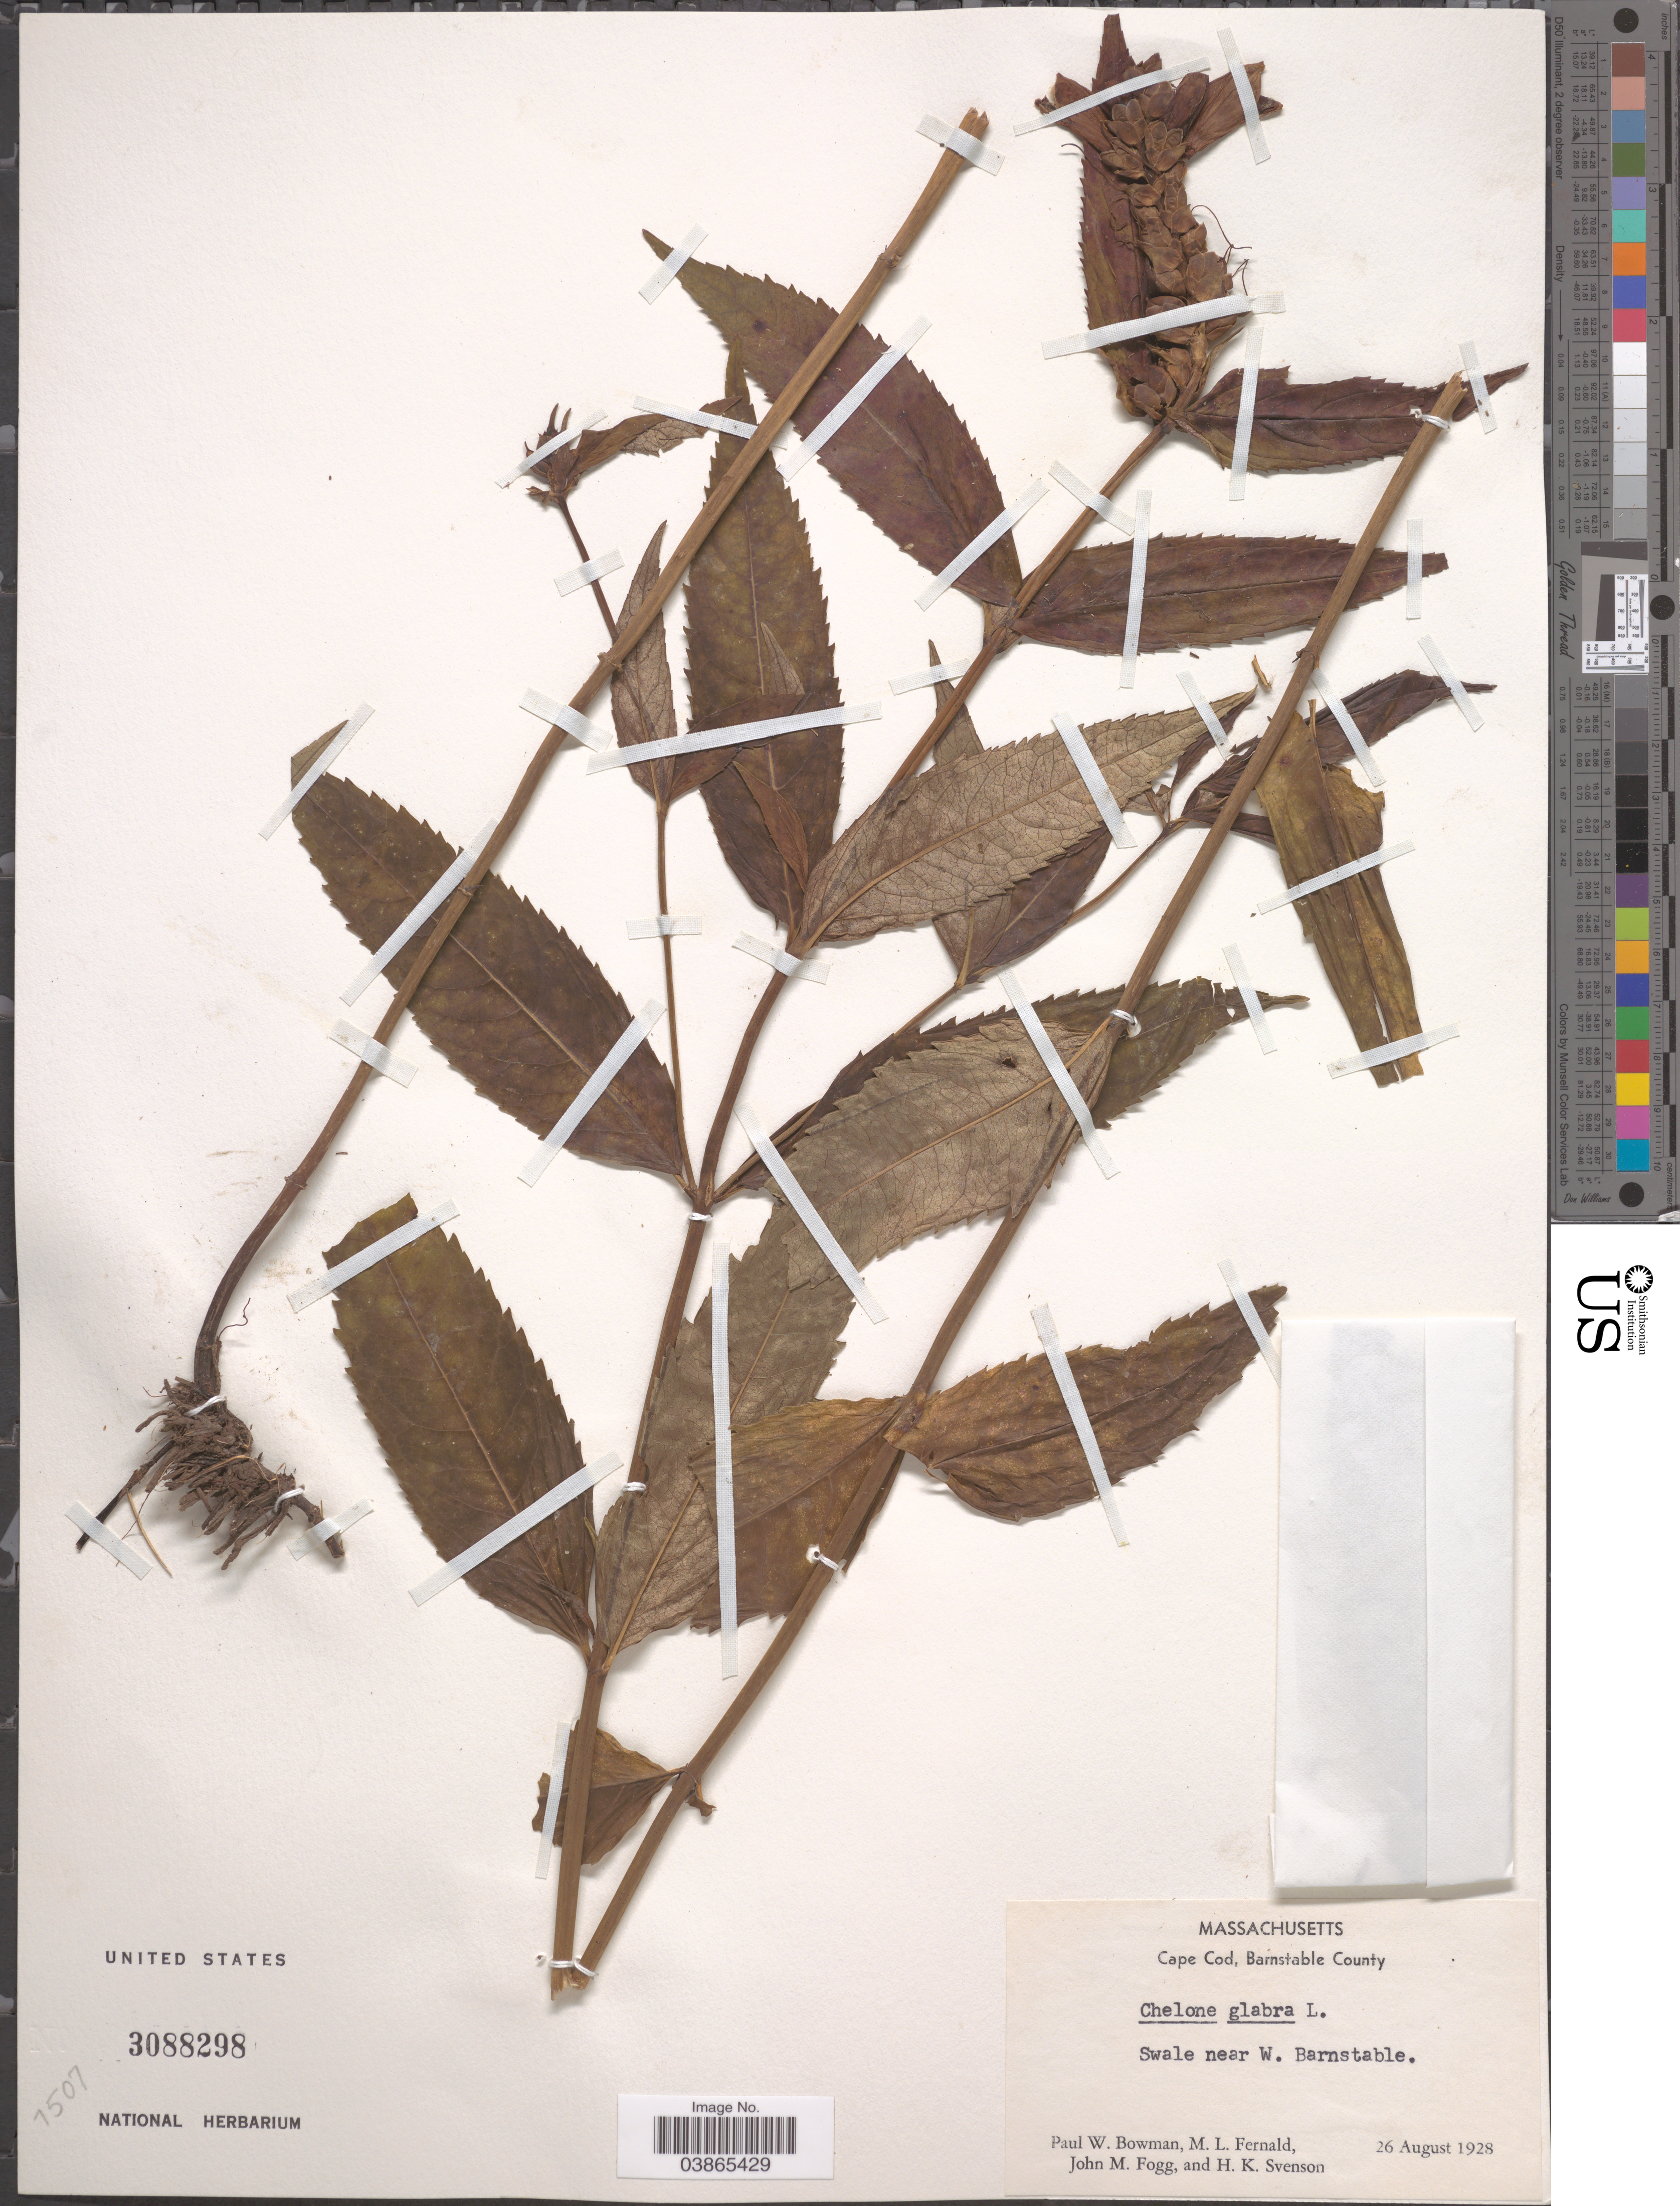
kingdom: Plantae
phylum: Tracheophyta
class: Magnoliopsida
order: Lamiales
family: Plantaginaceae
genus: Chelone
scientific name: Chelone glabra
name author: L.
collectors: P. Bowman, M. L. Fernald, J. Fogg & H. K. Svenson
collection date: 1928-08-26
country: United States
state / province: Massachusetts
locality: Cape Cod, Barnstable County. Swale near W. Barnstable.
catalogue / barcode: US 3088298